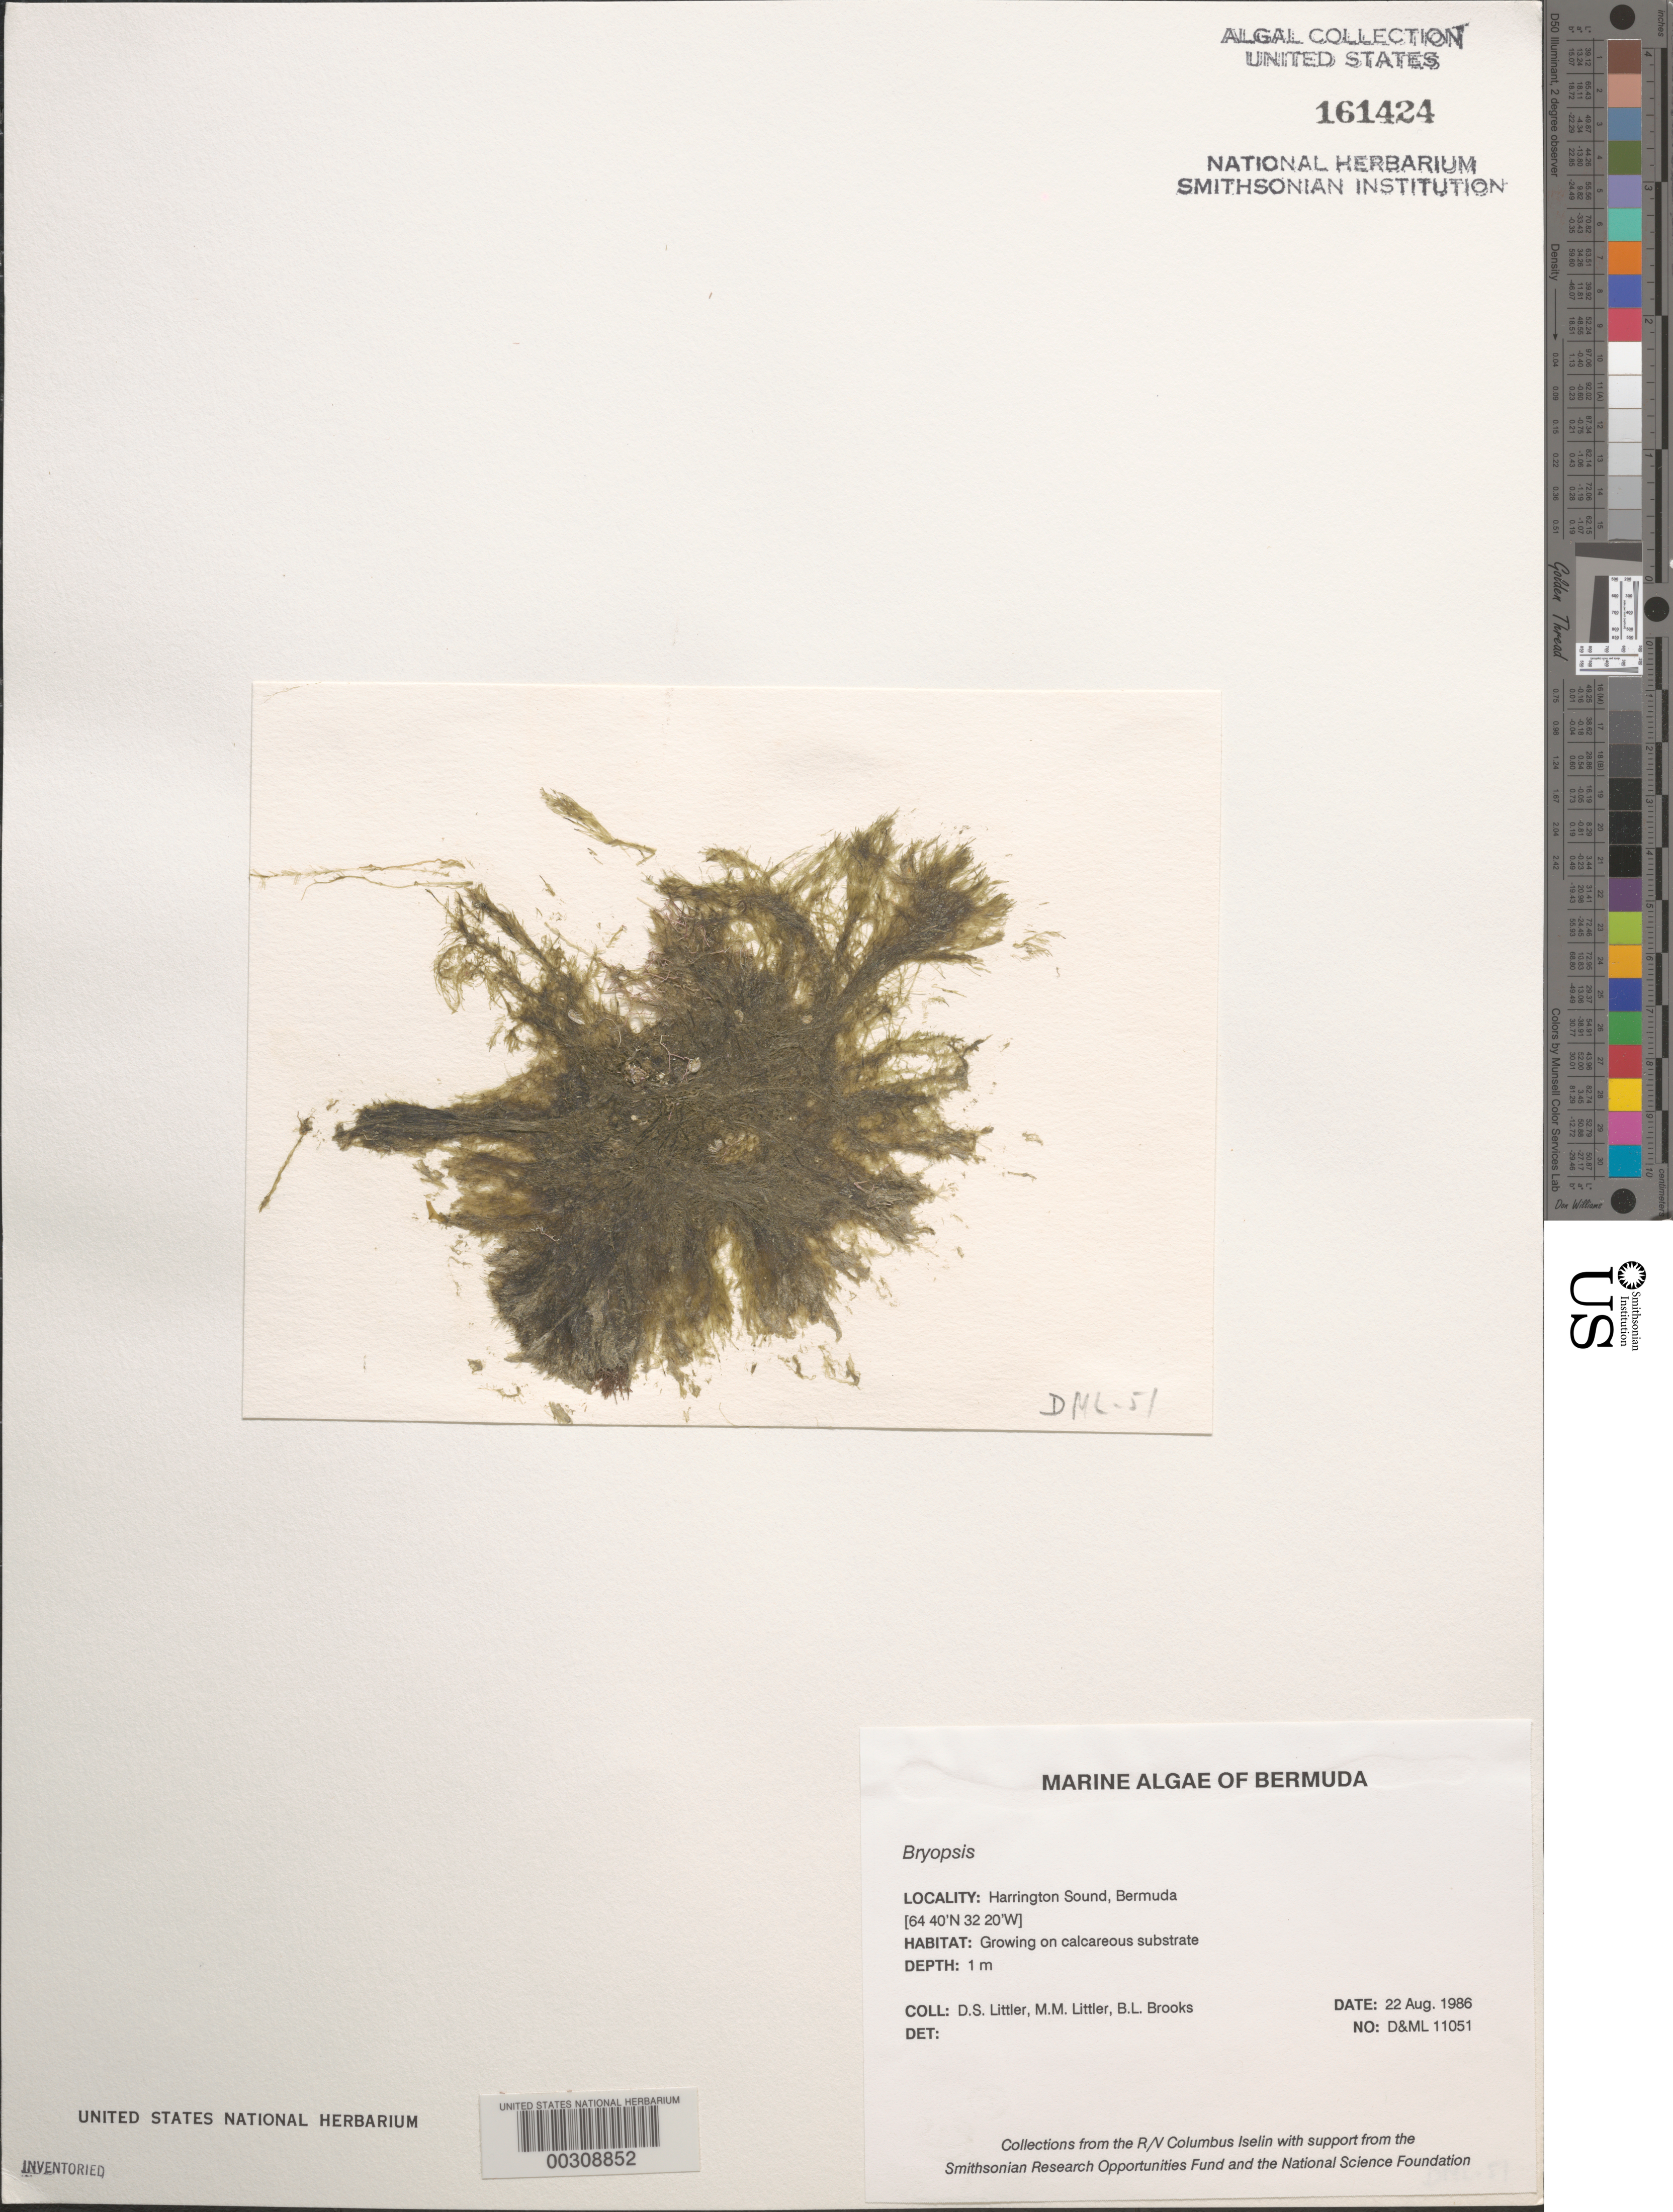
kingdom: Plantae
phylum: Chlorophyta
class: Ulvophyceae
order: Bryopsidales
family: Bryopsidaceae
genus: Bryopsis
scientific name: Bryopsis sp.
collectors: D. S. Littler, M. M. Littler & B. Brooks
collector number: D&ML 11051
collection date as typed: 22 Aug 1986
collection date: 1986-08-22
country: Bermuda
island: Bermuda Island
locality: Harrington Sound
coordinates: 32 20' N, 64 40' W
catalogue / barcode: US 161424